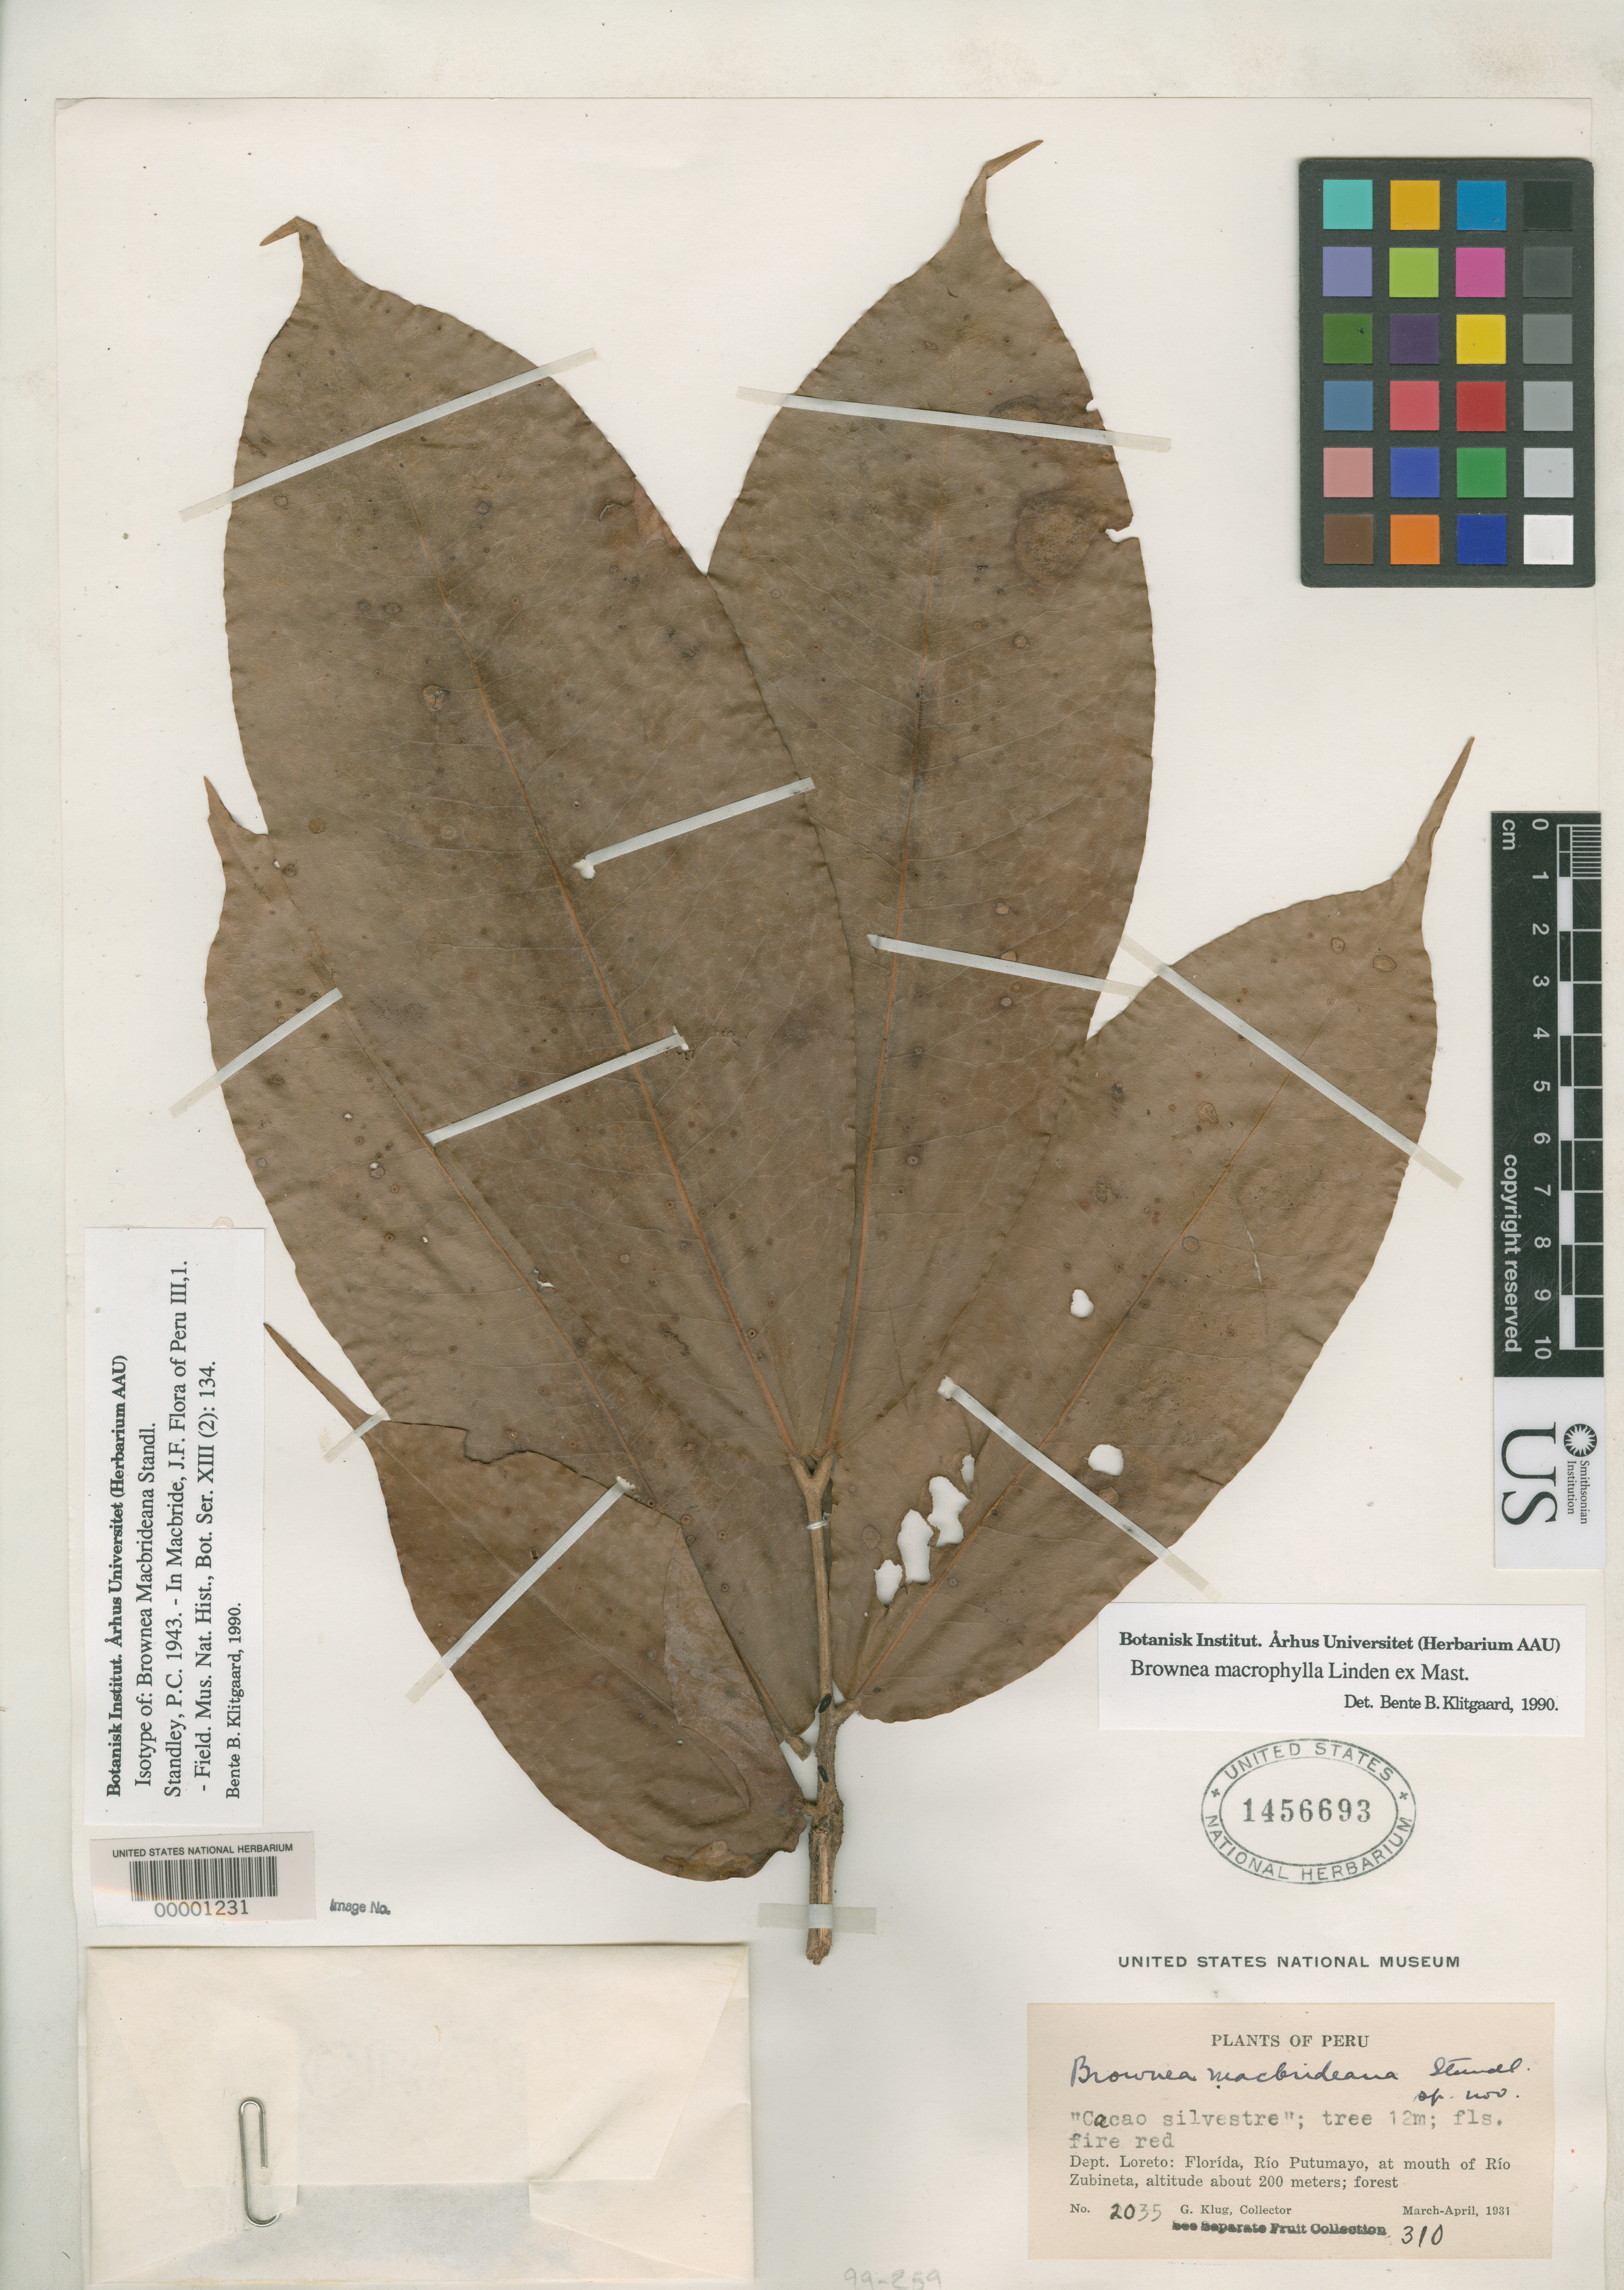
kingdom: Plantae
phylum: Tracheophyta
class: Magnoliopsida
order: Fabales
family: Fabaceae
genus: Brownea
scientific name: Brownea macbrideana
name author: Standl.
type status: Isotype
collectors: G. Klug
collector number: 2035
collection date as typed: Mar 1931 to -- Apr 1931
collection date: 1931-03/1931-04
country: Peru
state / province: Loreto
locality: Florida, Rio Putumayo, mouth of Rio Zubineta.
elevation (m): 200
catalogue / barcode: US 1456693